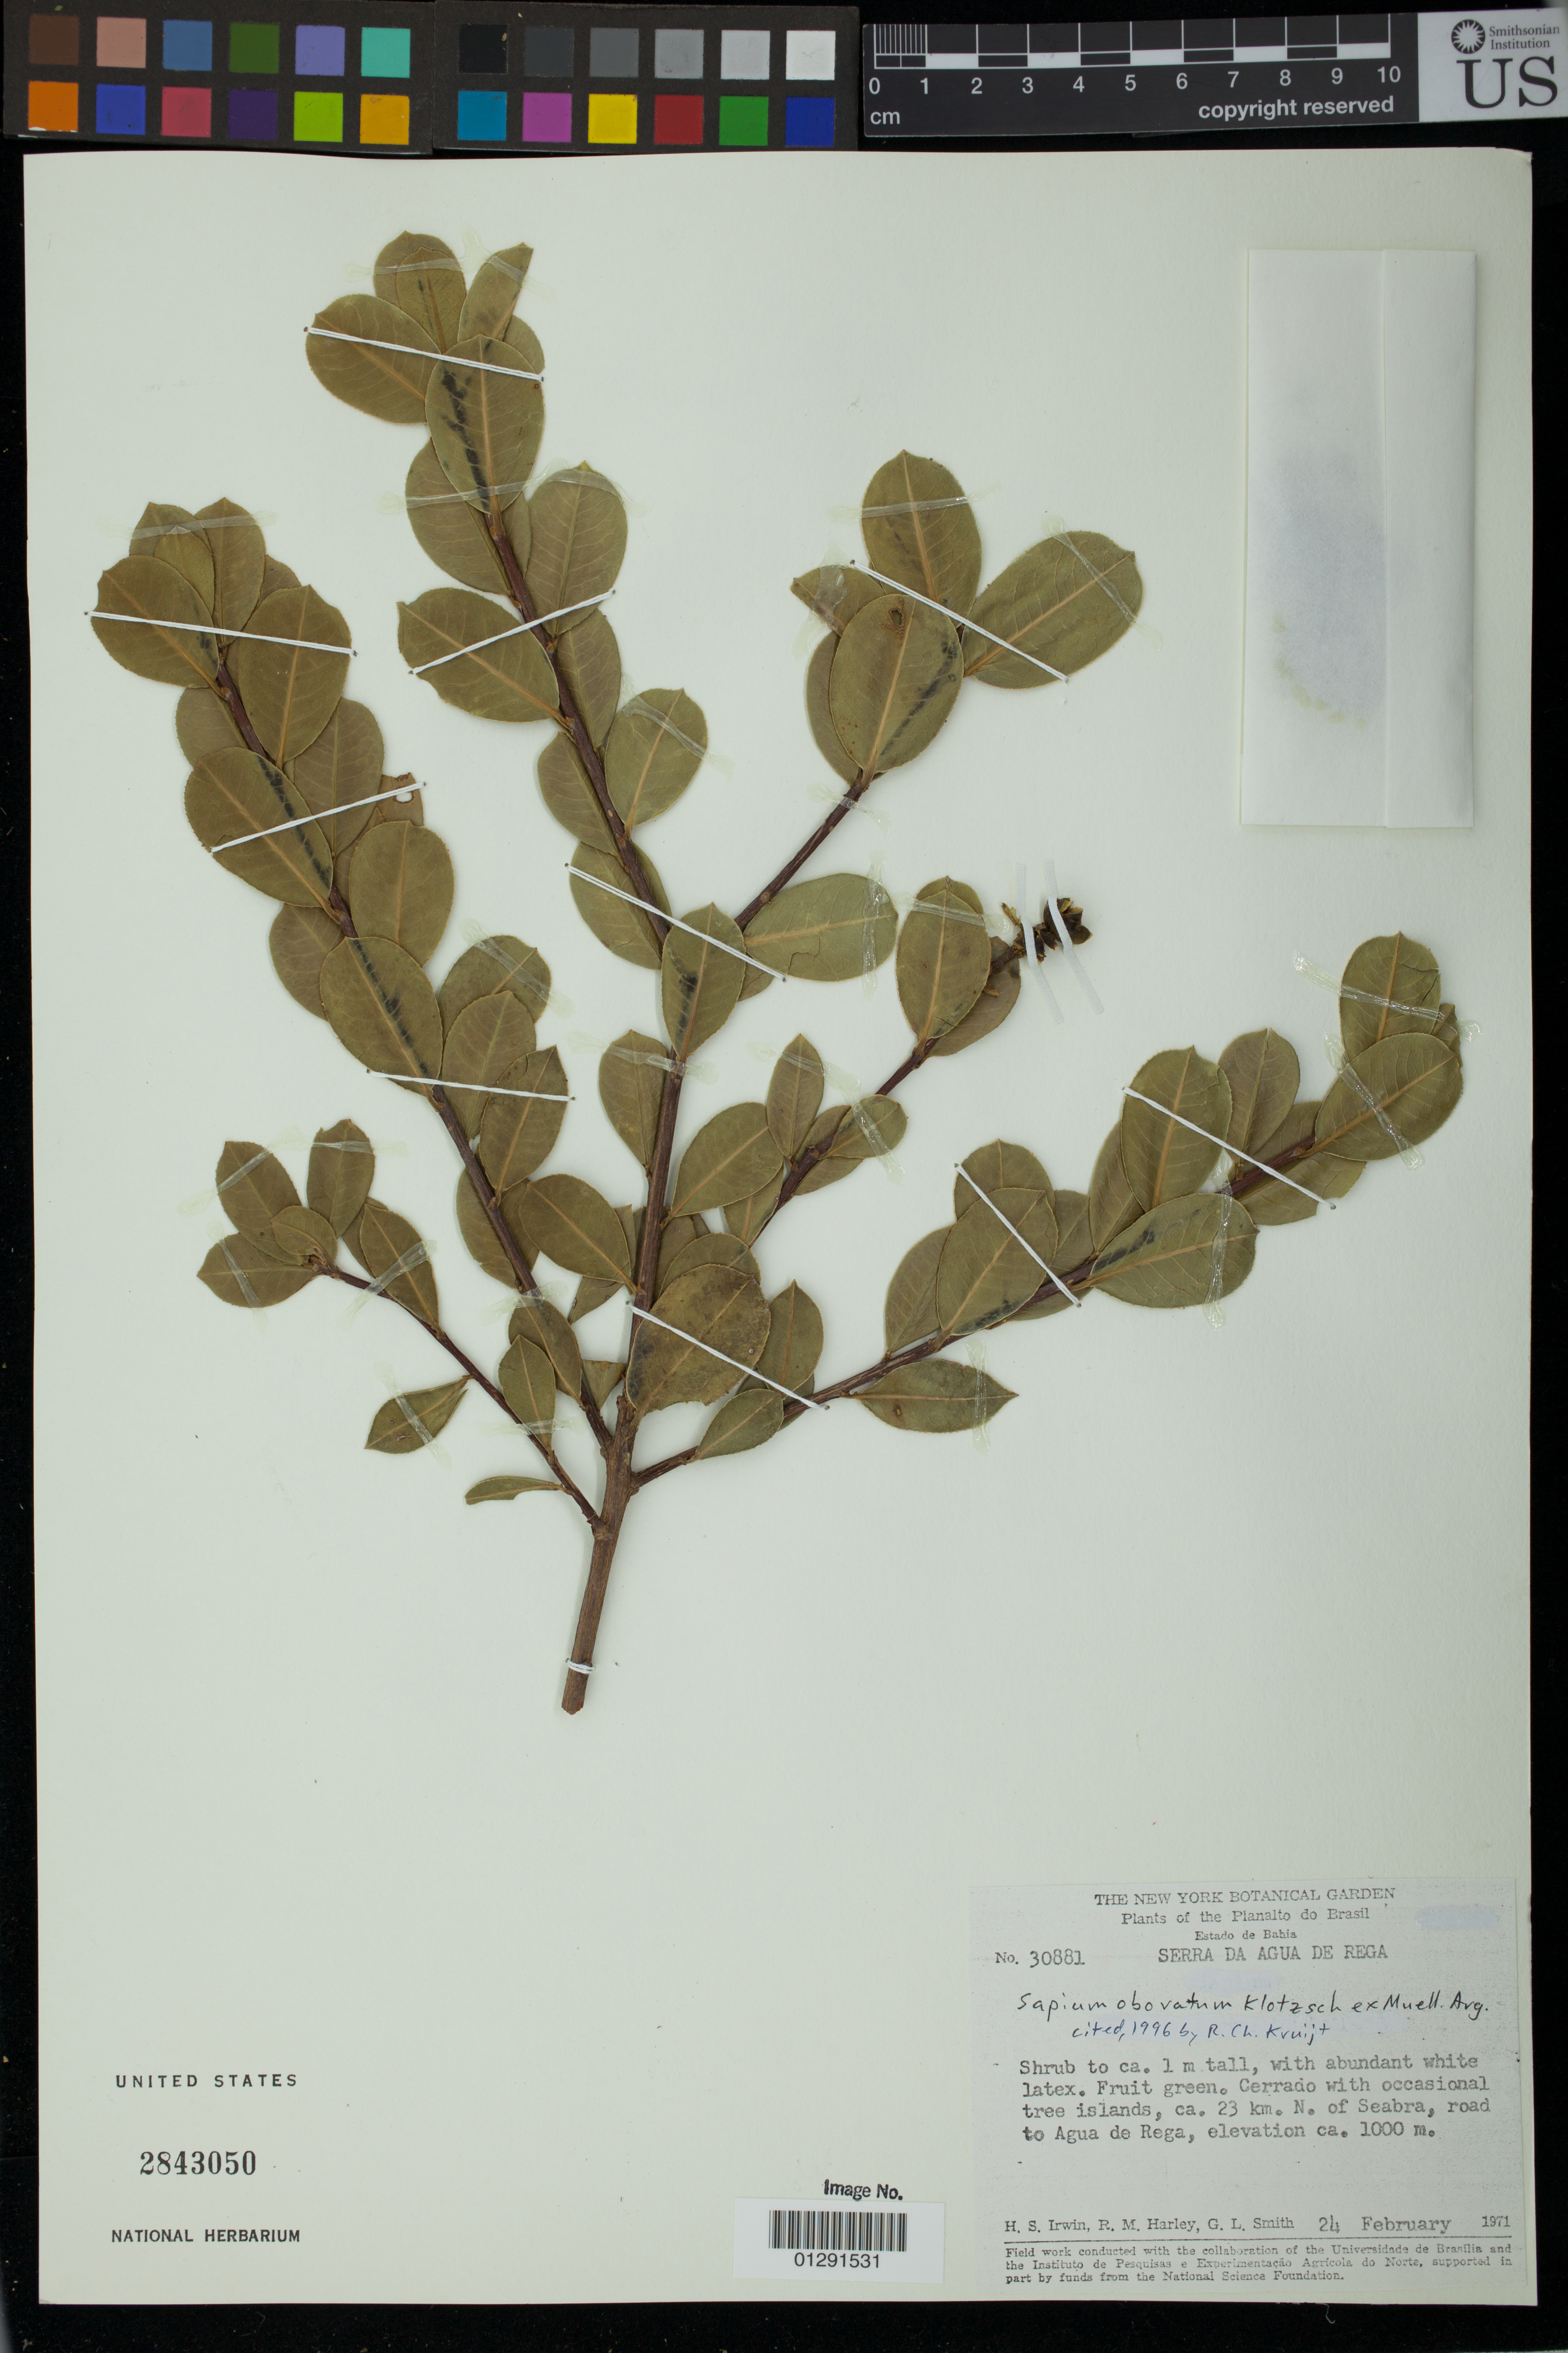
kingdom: Plantae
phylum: Tracheophyta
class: Magnoliopsida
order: Malpighiales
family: Euphorbiaceae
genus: Sapium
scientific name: Sapium obovatum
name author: Klotzsch ex Müll. Arg.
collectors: H. Irwin, R. M. Harley & G. L. Smith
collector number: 30881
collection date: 1971-02-24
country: Brazil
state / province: Bahia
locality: Serra Da Agua De Rega:. Circa 23 kilometers N of Seabra on the road to Agua de Rega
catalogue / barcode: US 2843050